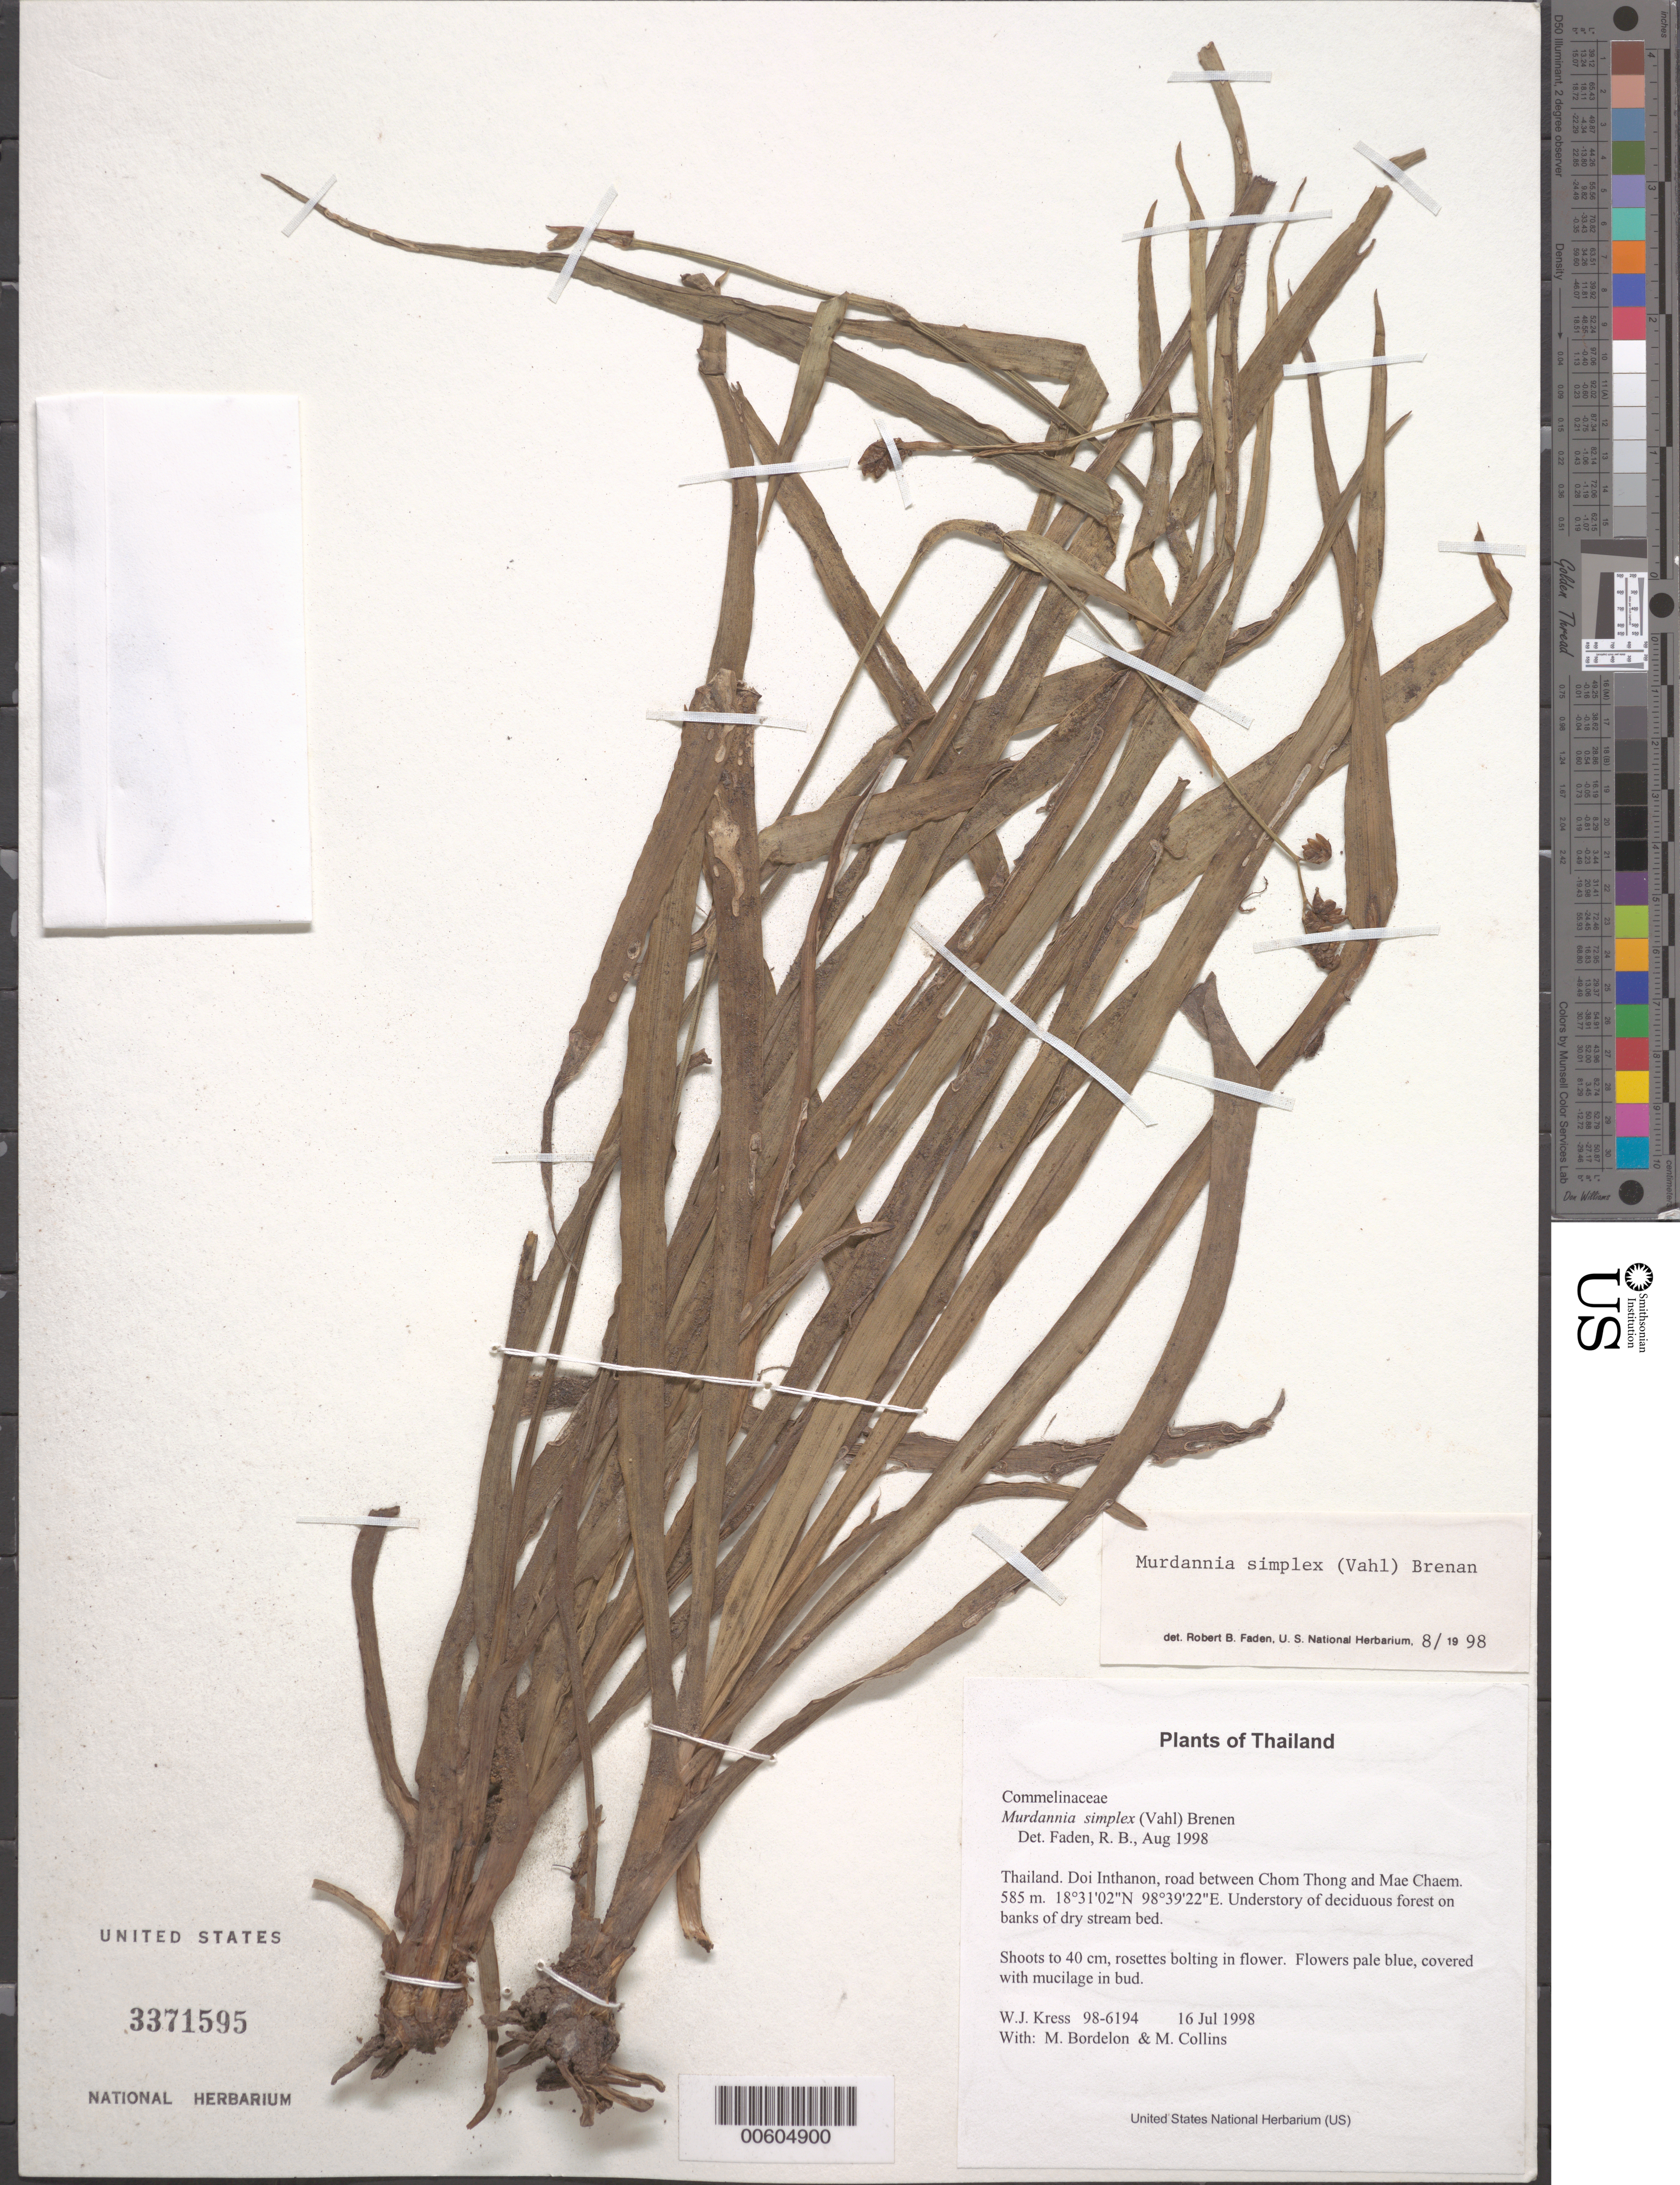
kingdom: Plantae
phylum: Tracheophyta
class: Liliopsida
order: Commelinales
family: Commelinaceae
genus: Murdannia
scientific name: Murdannia simplex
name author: (Vahl) Brenan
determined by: Faden, Robert B., (US), Smithsonian Institution - National Museum of Natural History (UNITED STATES)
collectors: W. J. Kress, M. Bordelon & M. Collins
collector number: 98-6194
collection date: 1998-07-16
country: Thailand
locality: Doi Inthanon, road between Chom Thong and Mae Chaem.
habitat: Understory of deciduous forest on banks of dry stream bed.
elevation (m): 585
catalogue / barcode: US 3371595